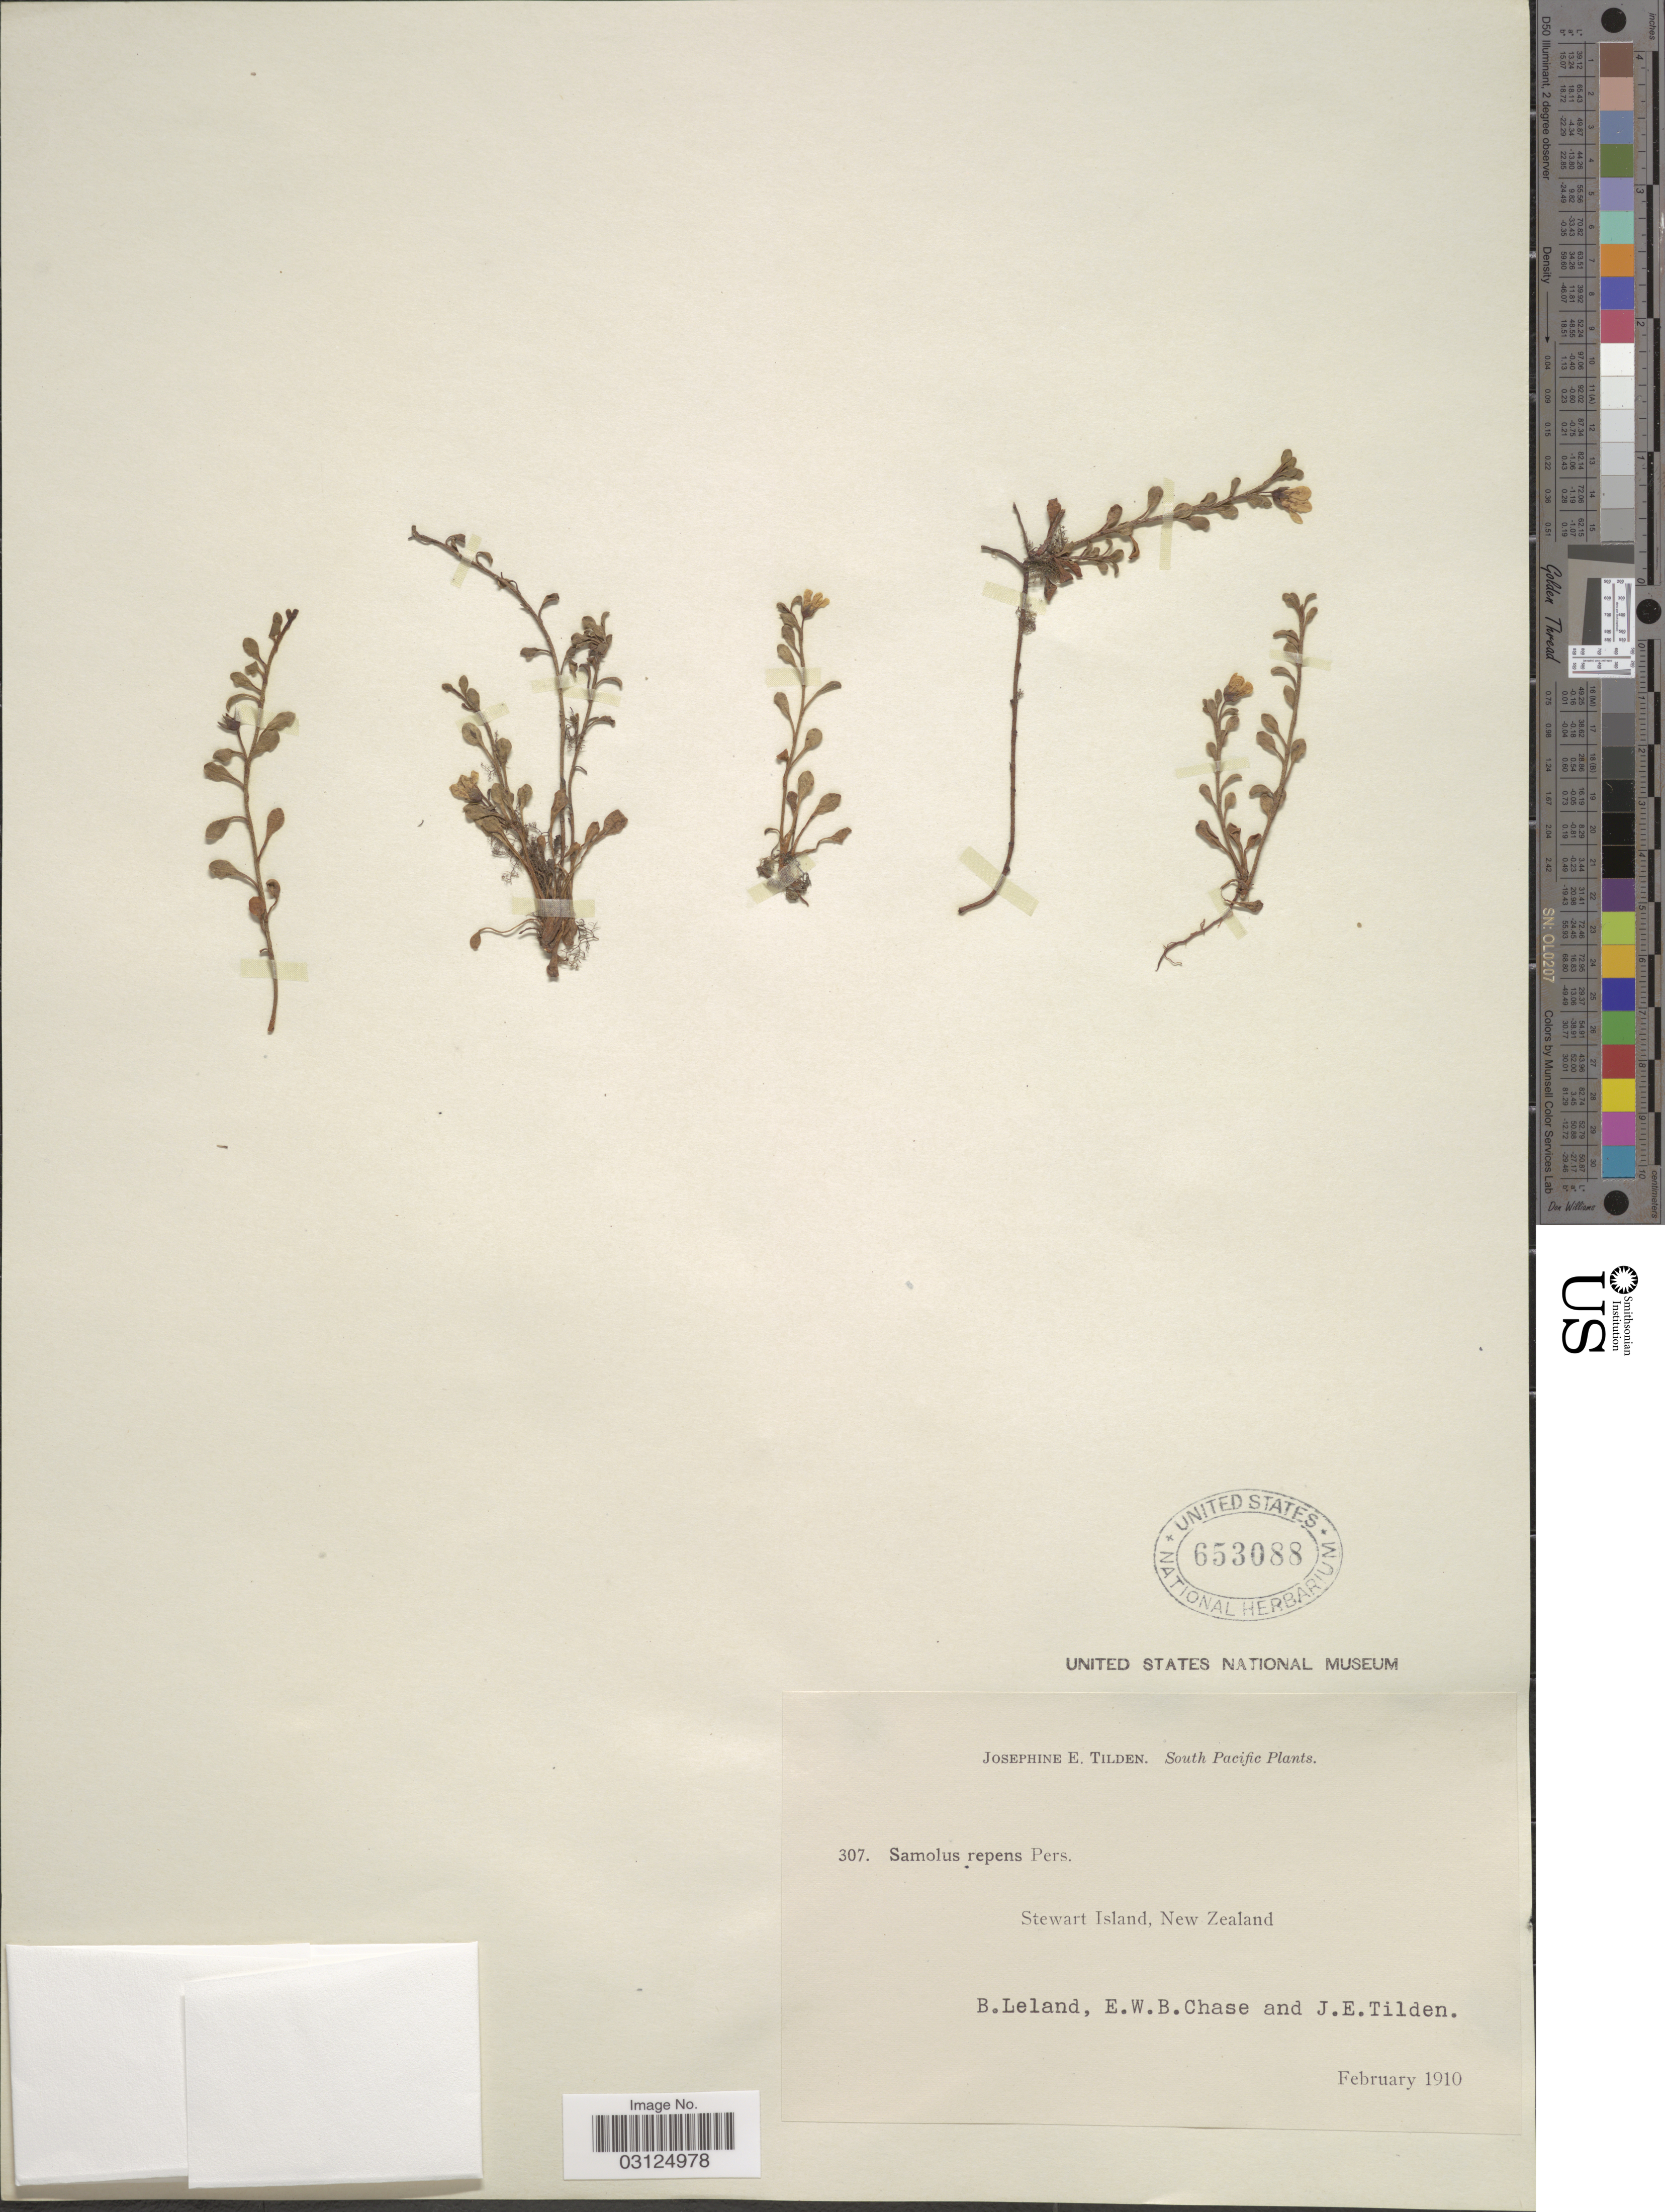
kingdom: Plantae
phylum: Tracheophyta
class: Magnoliopsida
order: Ericales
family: Primulaceae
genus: Samolus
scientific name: Samolus repens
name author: (J.R. Forst. & G. Forst.) Pers.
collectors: B. Leland, E. W. Chase & J. E. Tilden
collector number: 307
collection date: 1910-02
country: New Zealand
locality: South Pacific. Stewart Island.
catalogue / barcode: US 653088